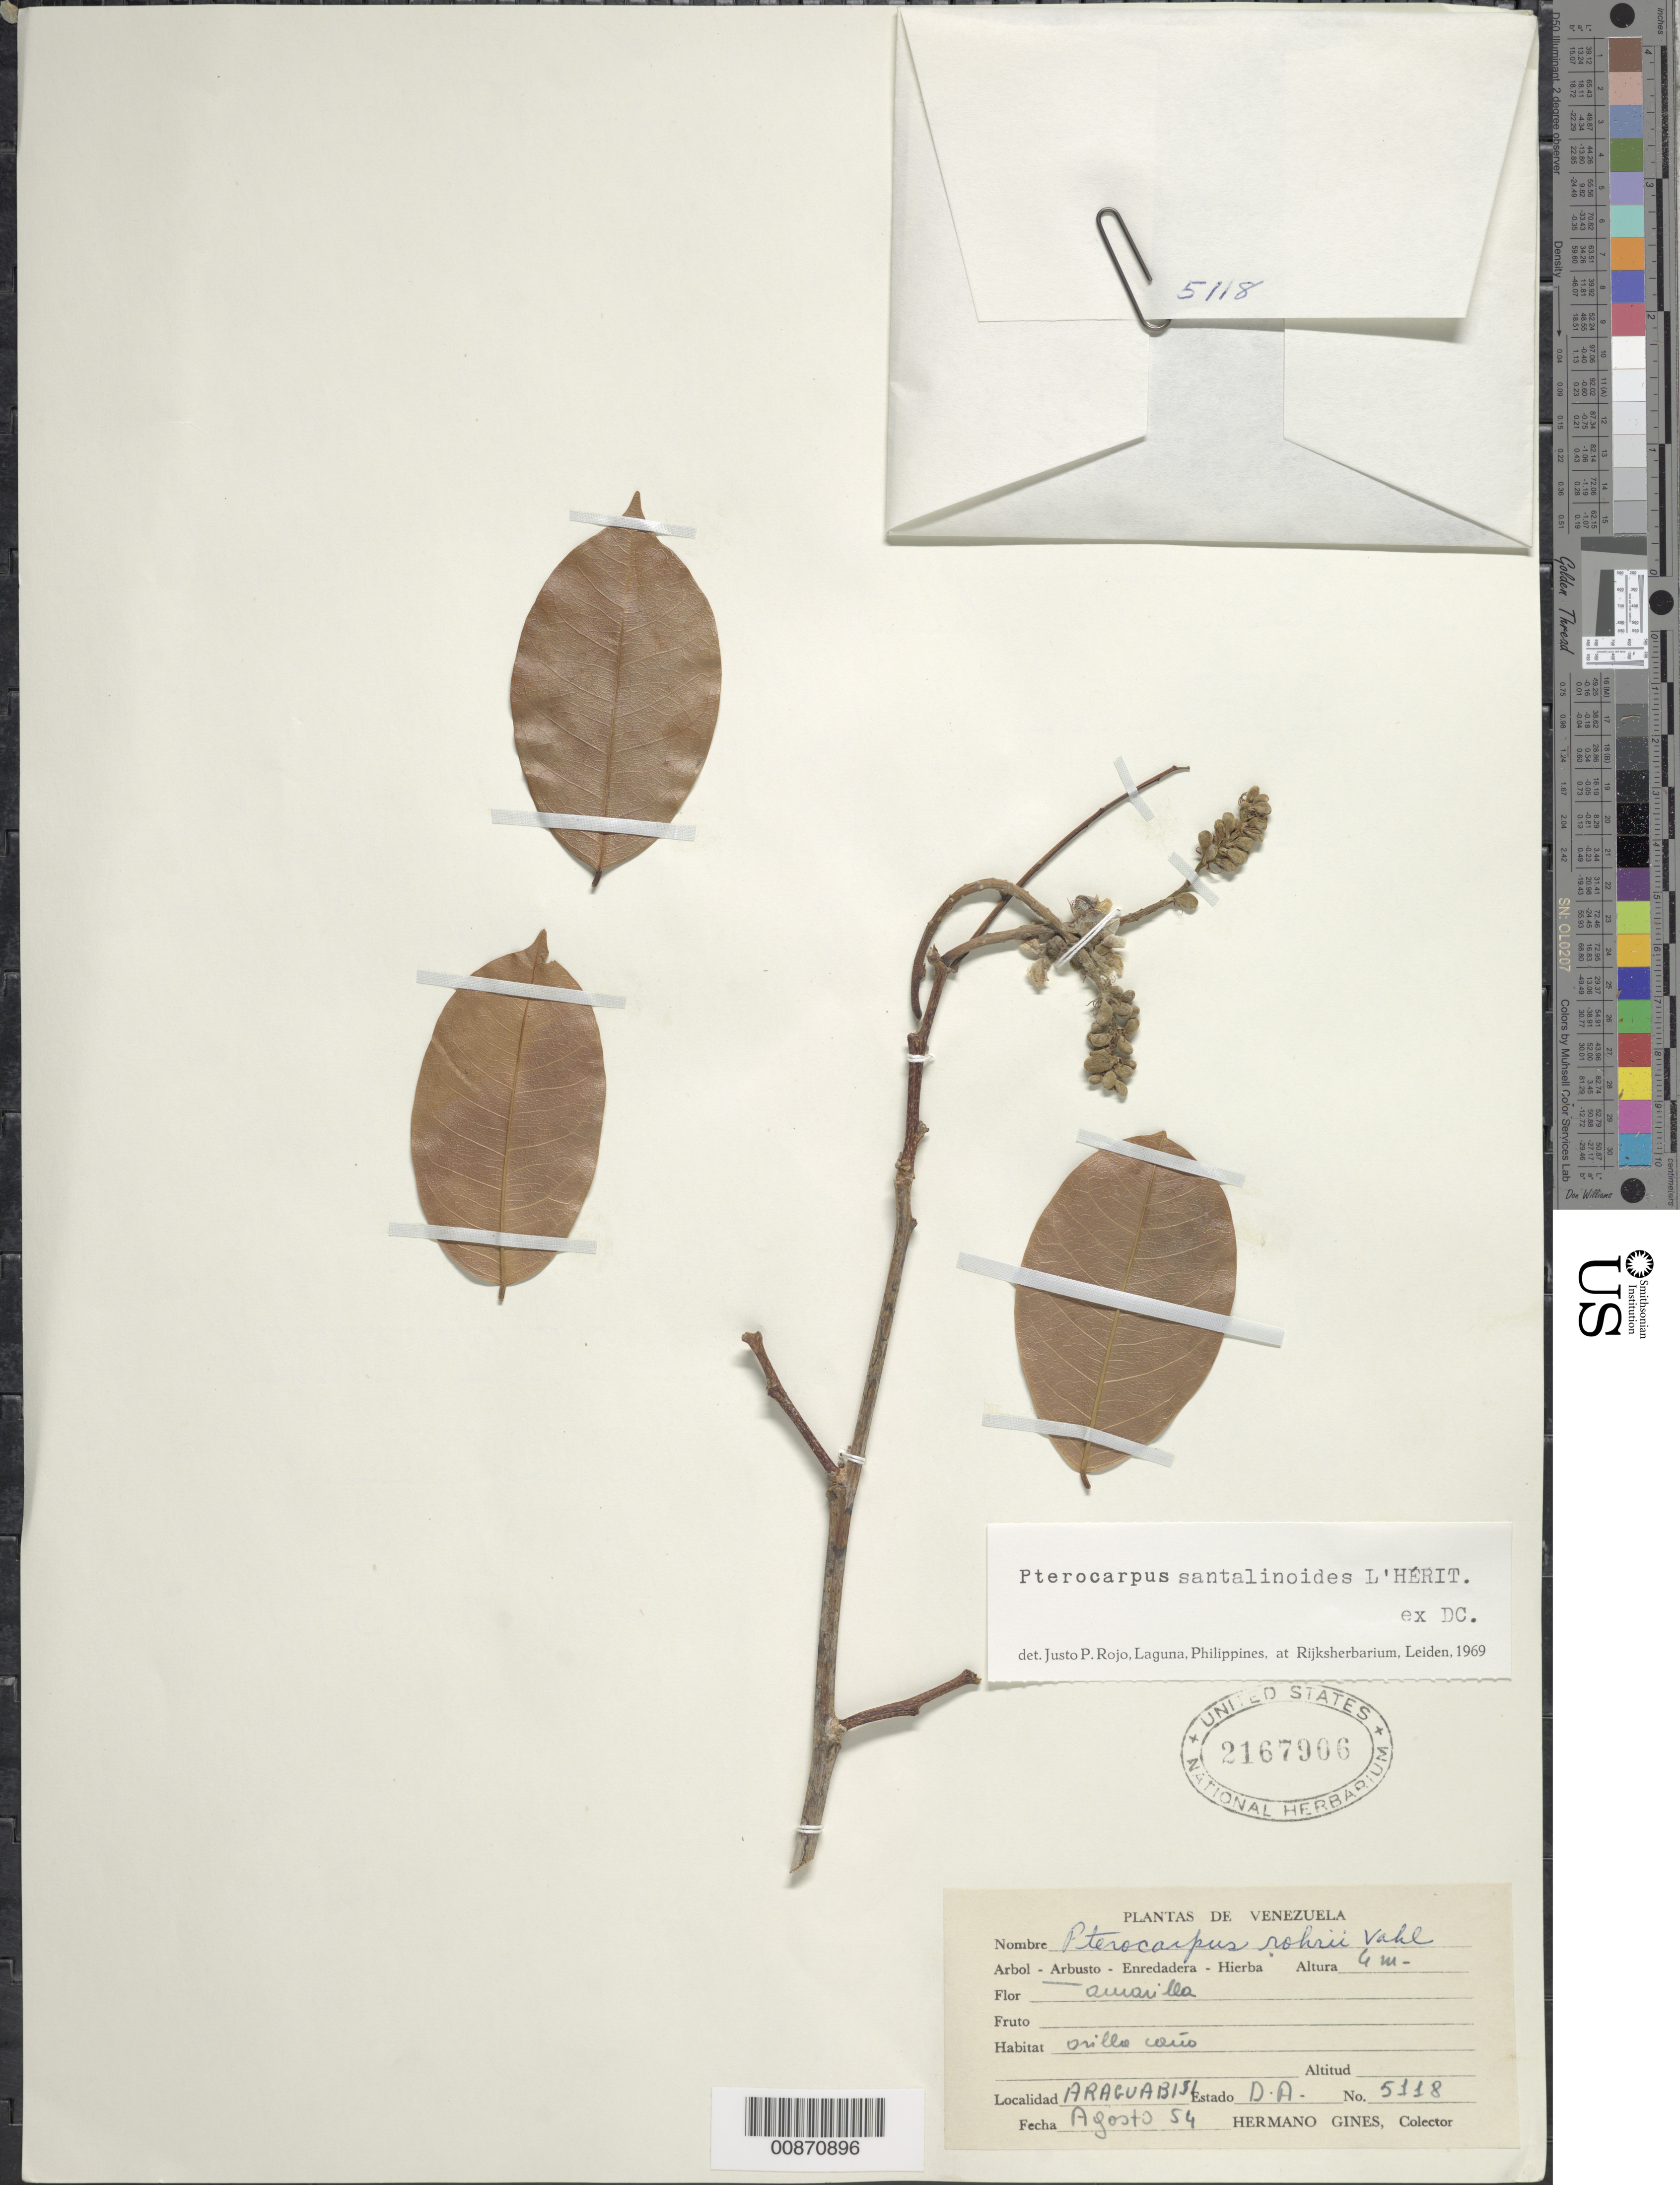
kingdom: Plantae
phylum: Tracheophyta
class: Magnoliopsida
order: Fabales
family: Fabaceae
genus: Pterocarpus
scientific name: Pterocarpus santalinoides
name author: L'Hér. ex DC.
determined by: Rojo, Justo P., (L), Nationaal Herbarium Nederland, Leiden University branch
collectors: H. Gines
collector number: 5118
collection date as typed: Aug-54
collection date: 1954-08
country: Venezuela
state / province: Delta Amacuro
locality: Araguabisi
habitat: Orilla cano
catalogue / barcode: US 2167906